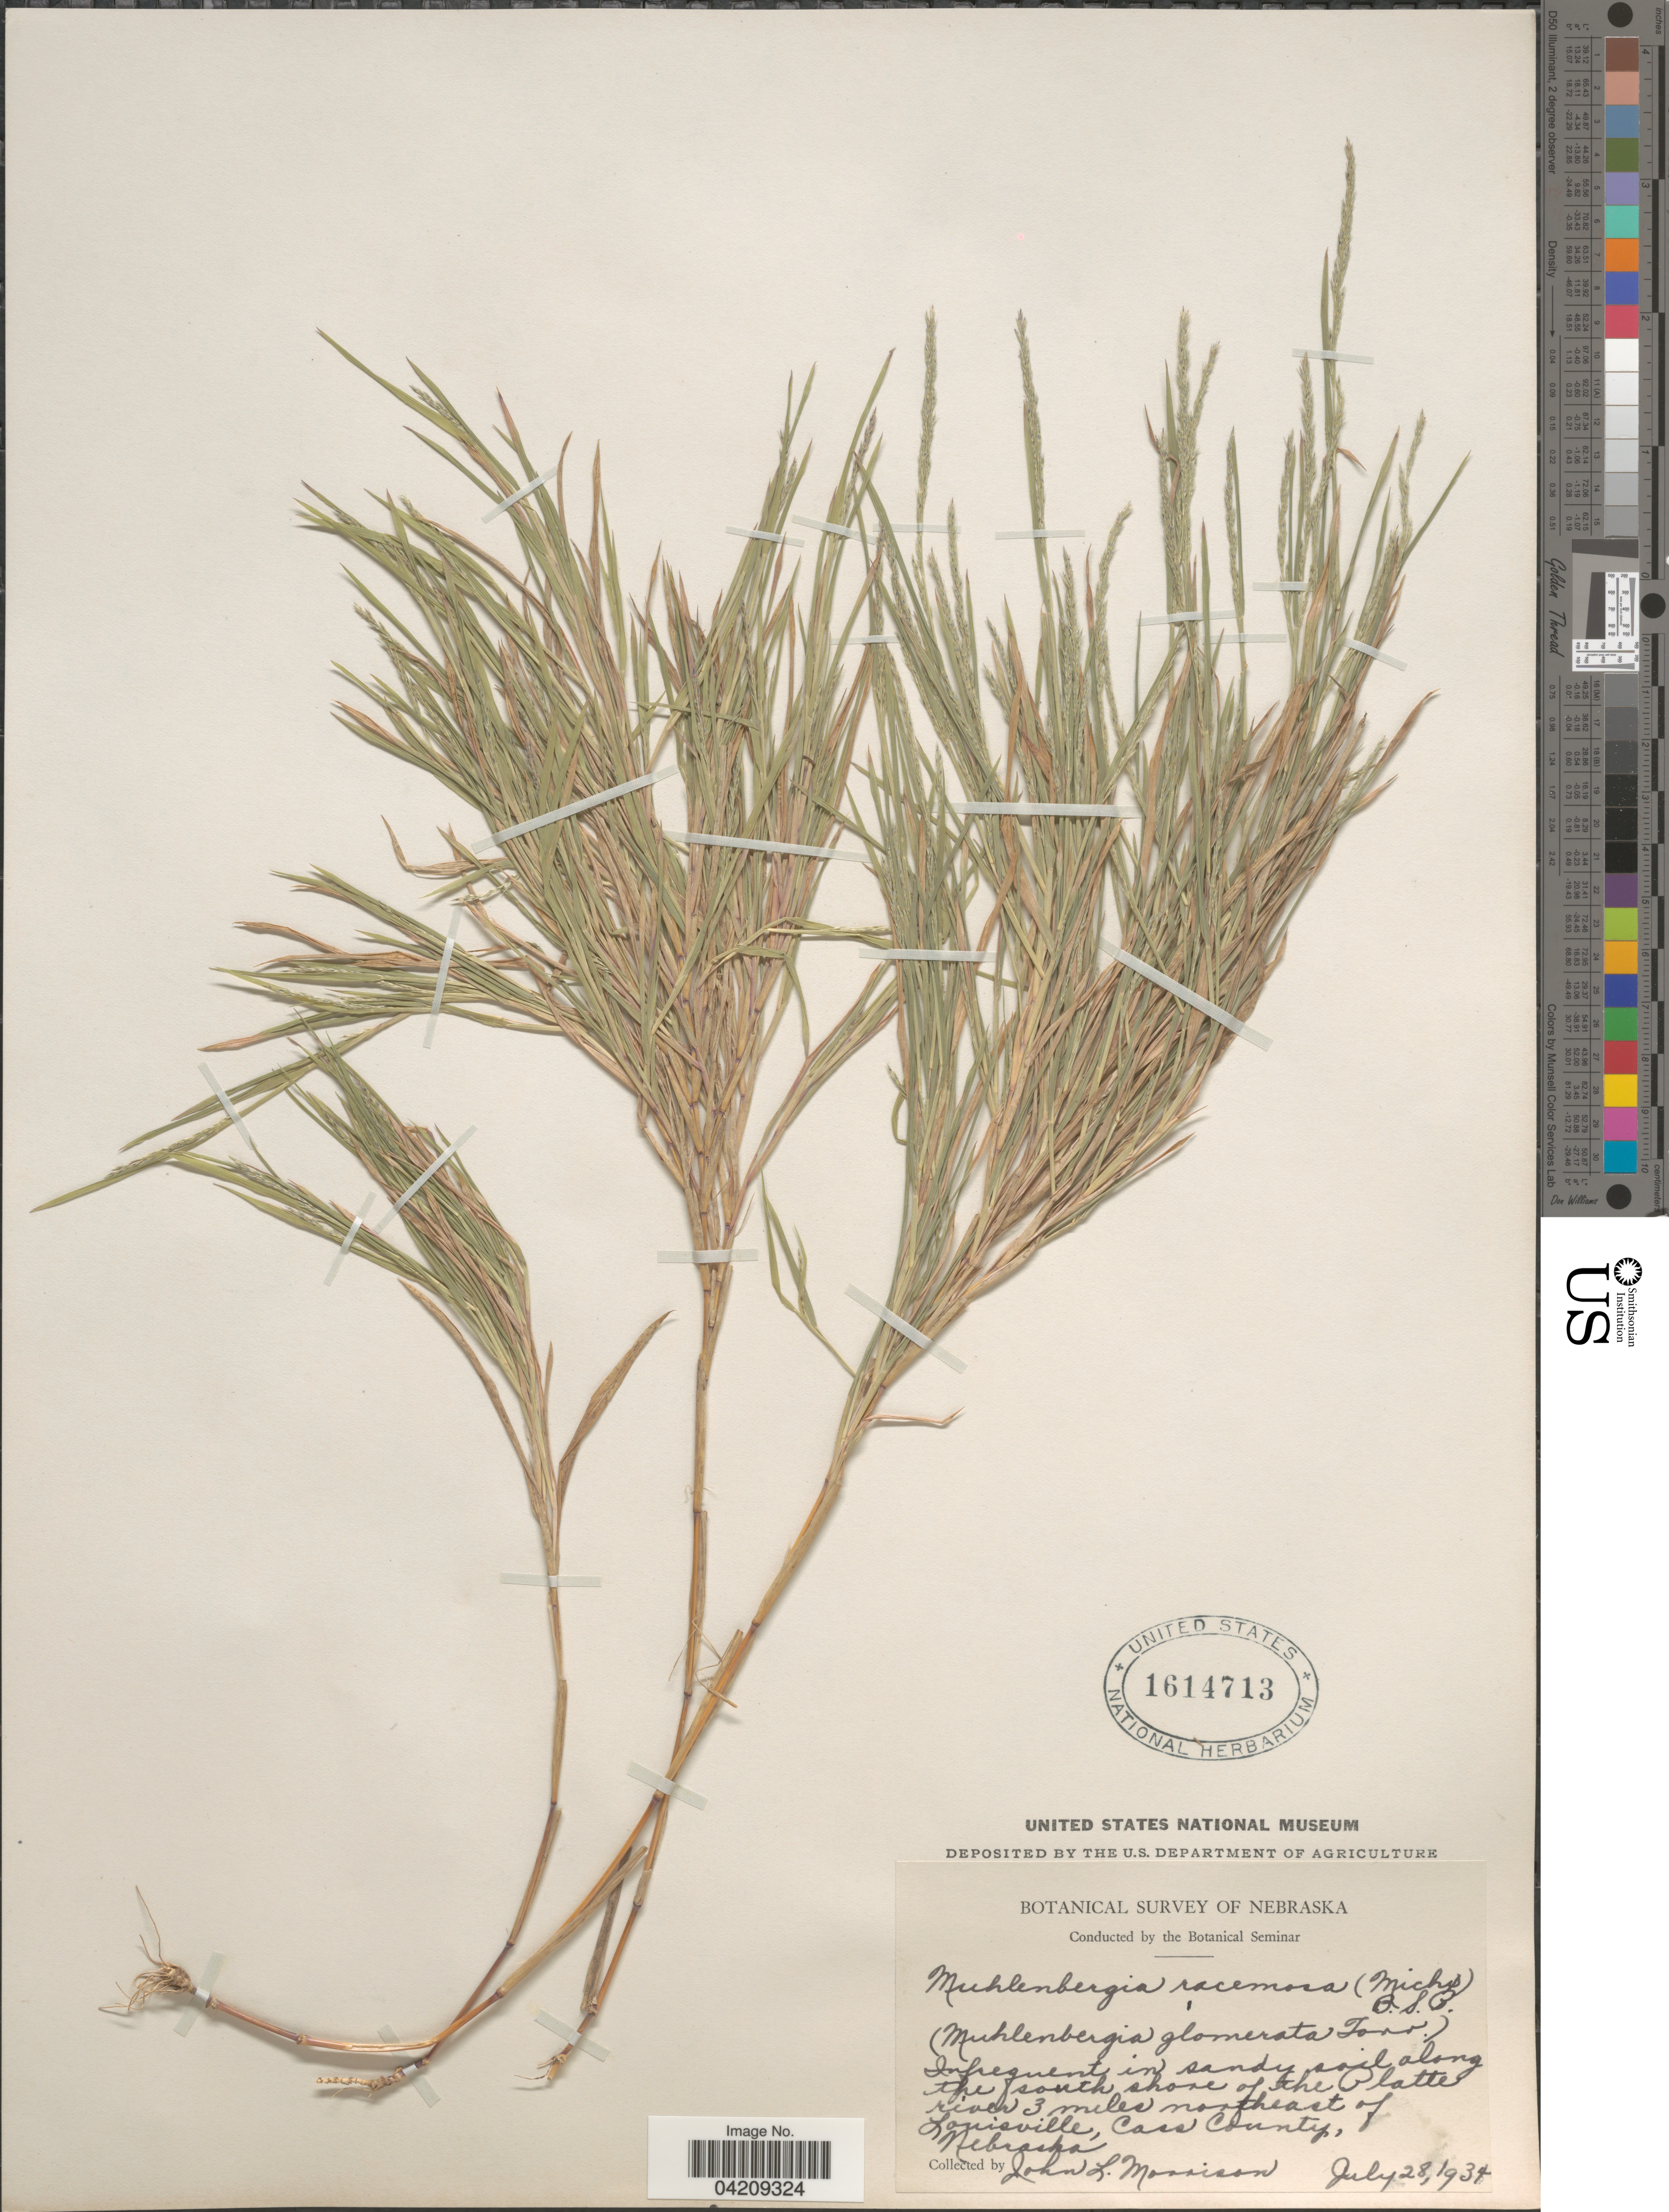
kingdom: Plantae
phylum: Tracheophyta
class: Liliopsida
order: Poales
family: Poaceae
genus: Muhlenbergia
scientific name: Muhlenbergia frondosa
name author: (Poir.) Fernald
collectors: J. Morrison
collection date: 1934-07-28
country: United States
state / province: Nebraska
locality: Botanical Survey of Nebraska. Infrequent in sandy soil along the south shore of the Platte river 3 miles northeast of Louisville, Cass County.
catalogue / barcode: US 1614713